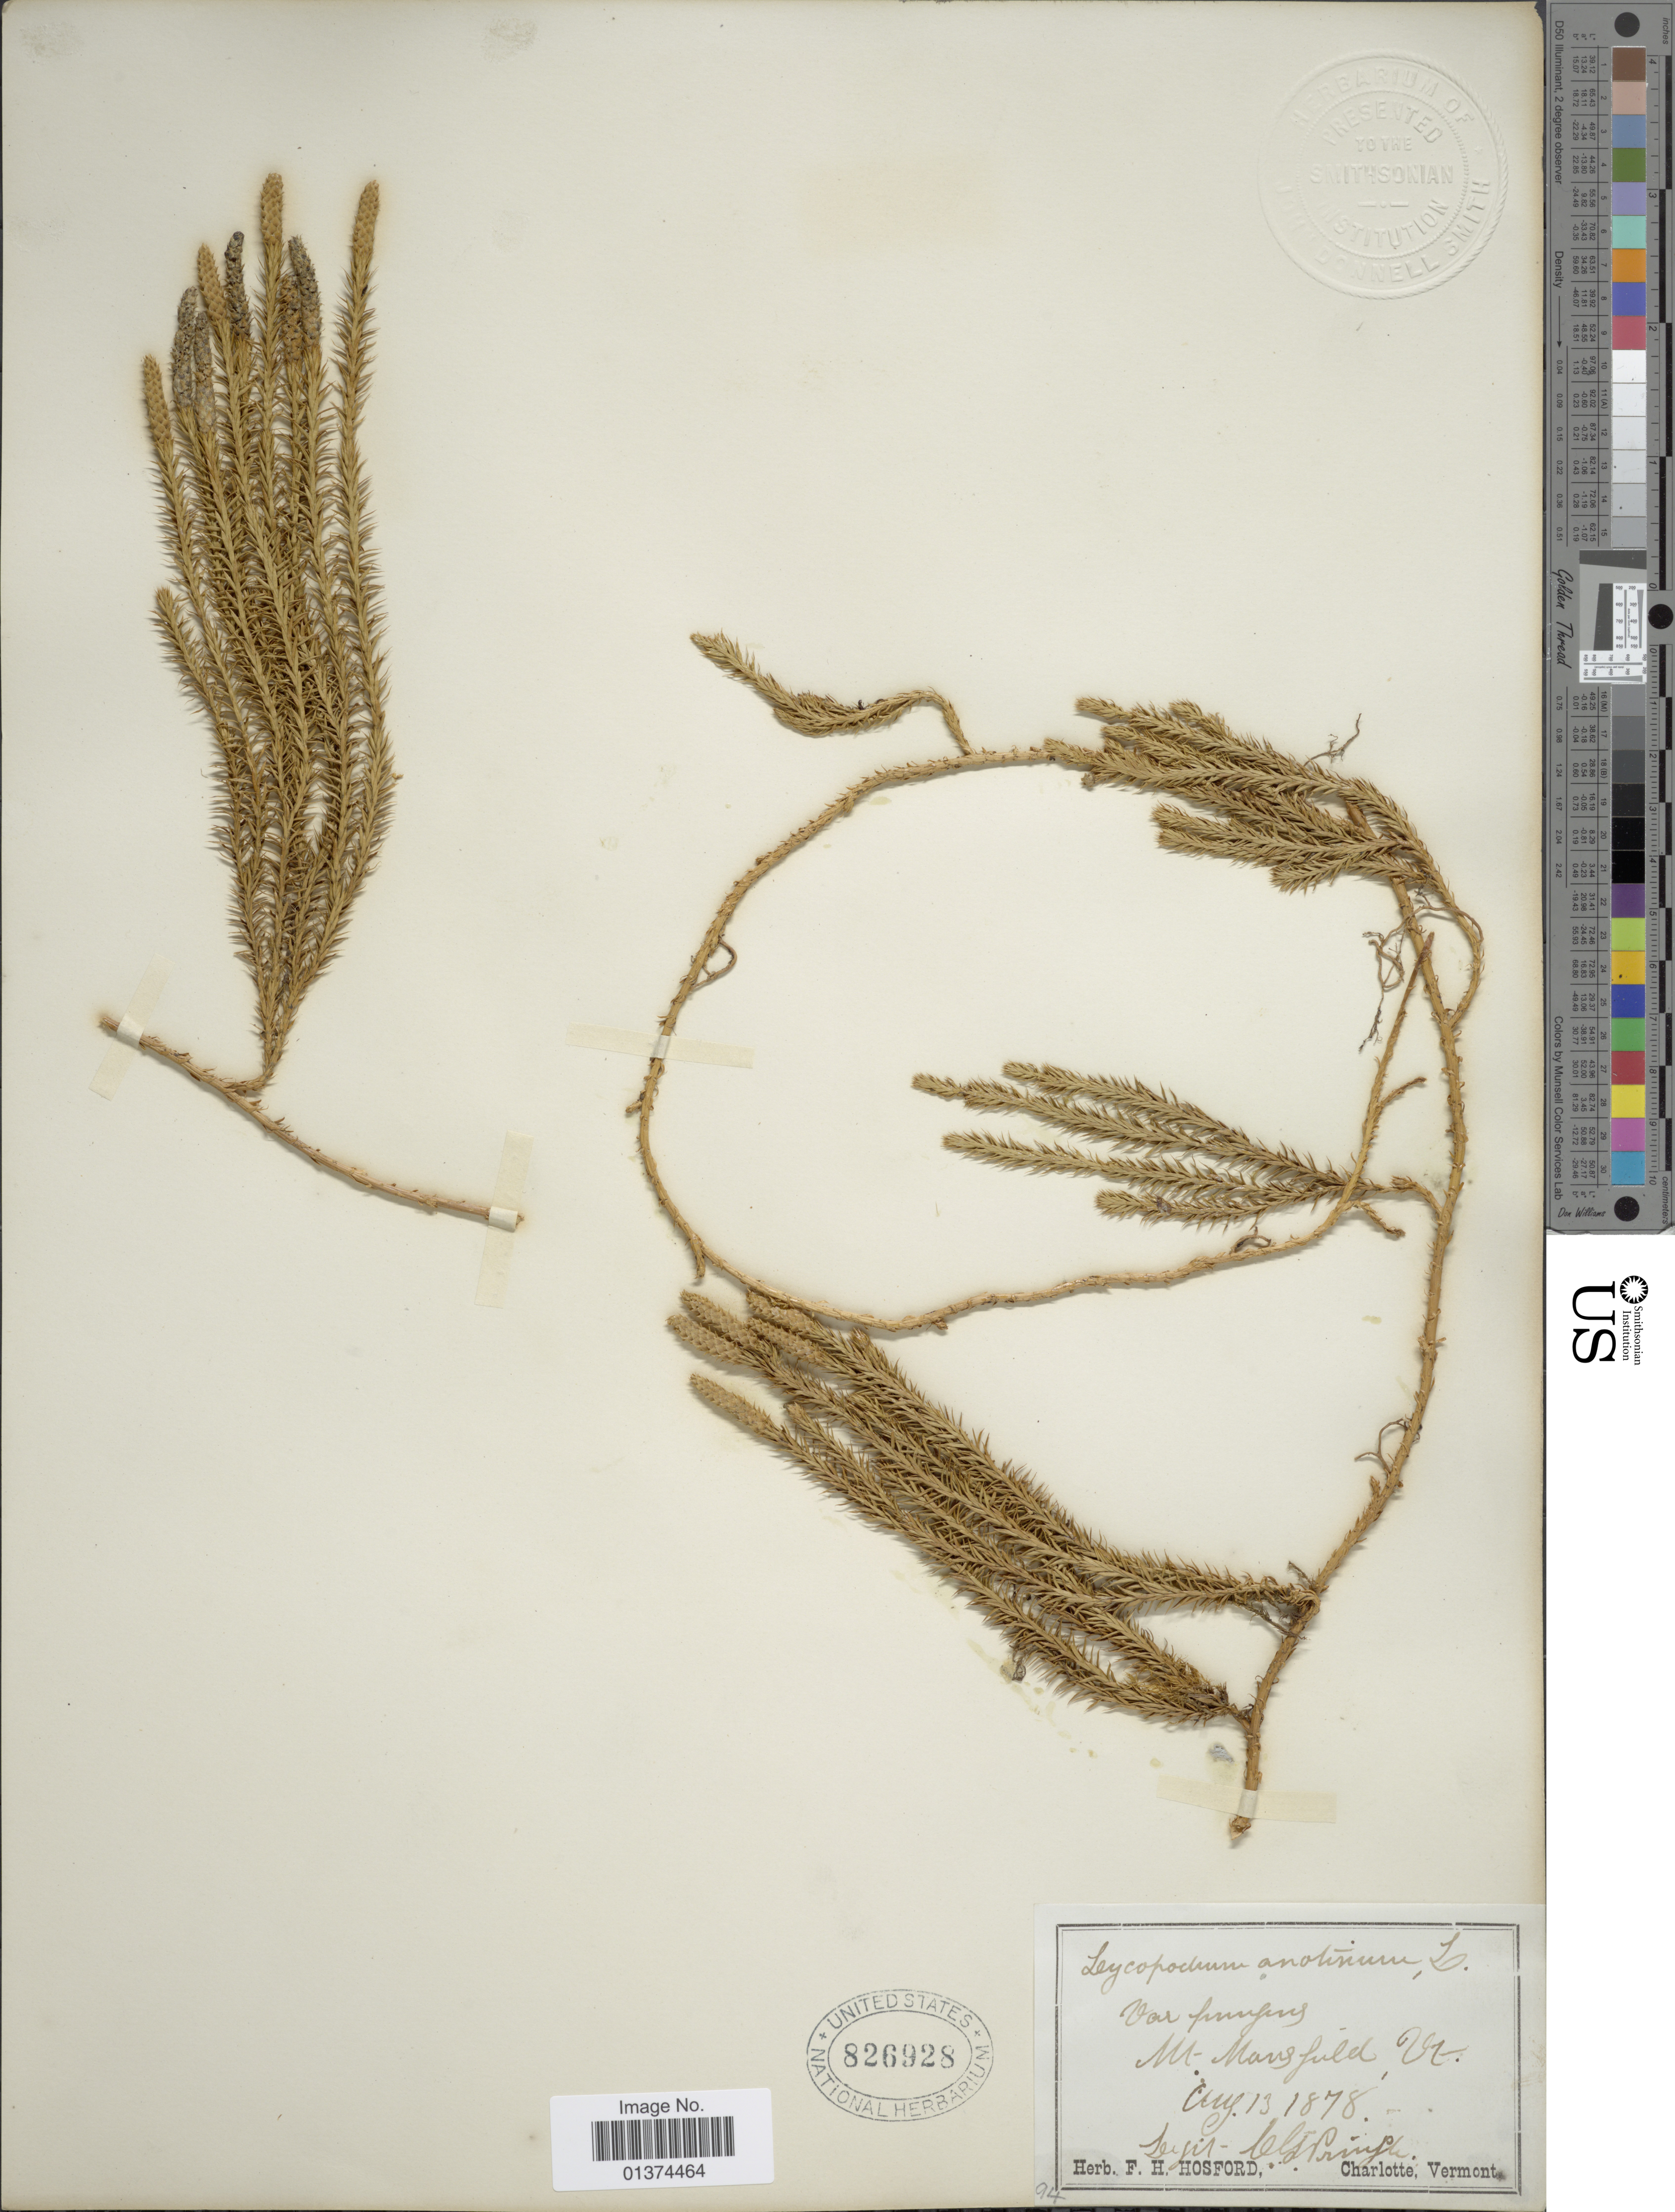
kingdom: Plantae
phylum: Tracheophyta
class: Lycopodiopsida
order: Lycopodiales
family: Lycopodiaceae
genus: Spinulum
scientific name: Spinulum annotinum subsp. annotinum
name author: (L.) A. Haines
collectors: C. G. Pringle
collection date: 1878-08-13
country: United States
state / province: Vermont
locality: Mt Mansfield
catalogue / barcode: US 826928